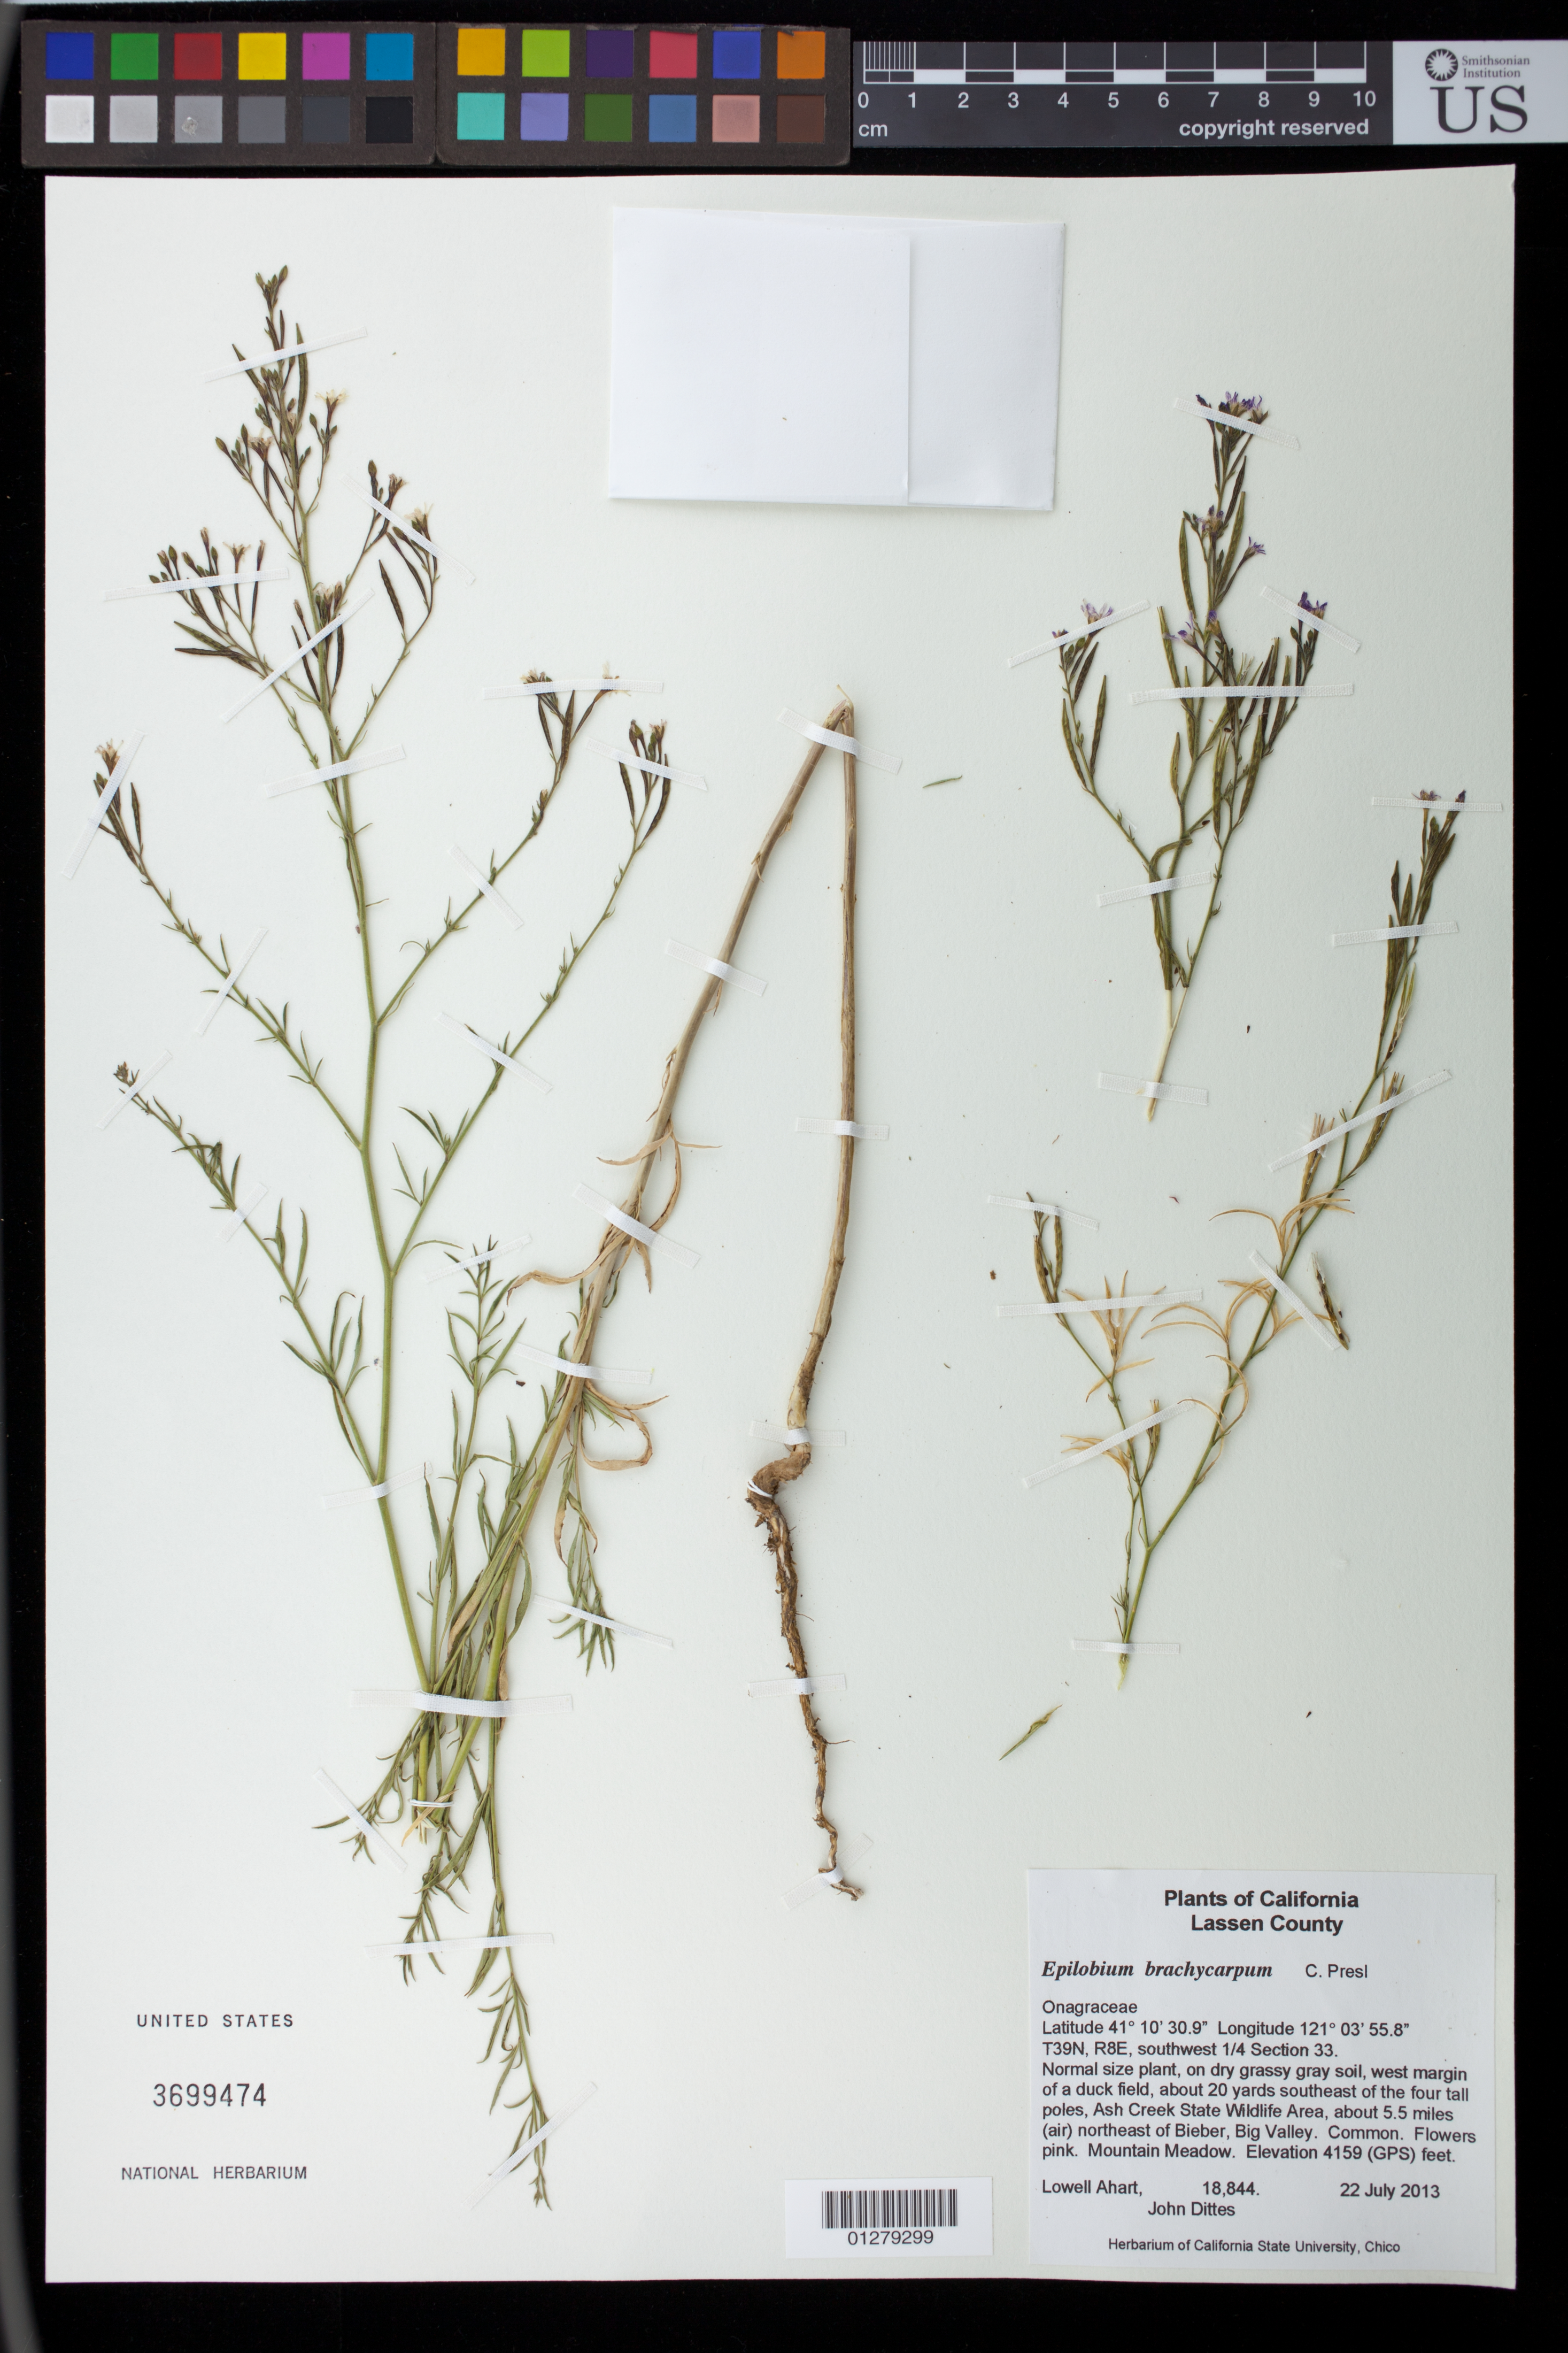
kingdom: Plantae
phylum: Tracheophyta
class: Magnoliopsida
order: Myrtales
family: Onagraceae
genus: Epilobium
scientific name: Epilobium brachycarpum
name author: C. Presl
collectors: L. Ahart & J. Dittes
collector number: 18844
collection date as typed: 22 July 2013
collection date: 2013-07-22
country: United States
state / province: California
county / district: Lassen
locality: West margin of a duck field, about 20 yards southeast of the four tall poles, Ash Creek State Wildlife Area, about 5.5 miles (air) NE of Bieber, Big Valley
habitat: Mountain meadow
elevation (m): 1268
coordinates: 41 11 38.76 N, 121 00 15.02 W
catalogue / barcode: US 3699474